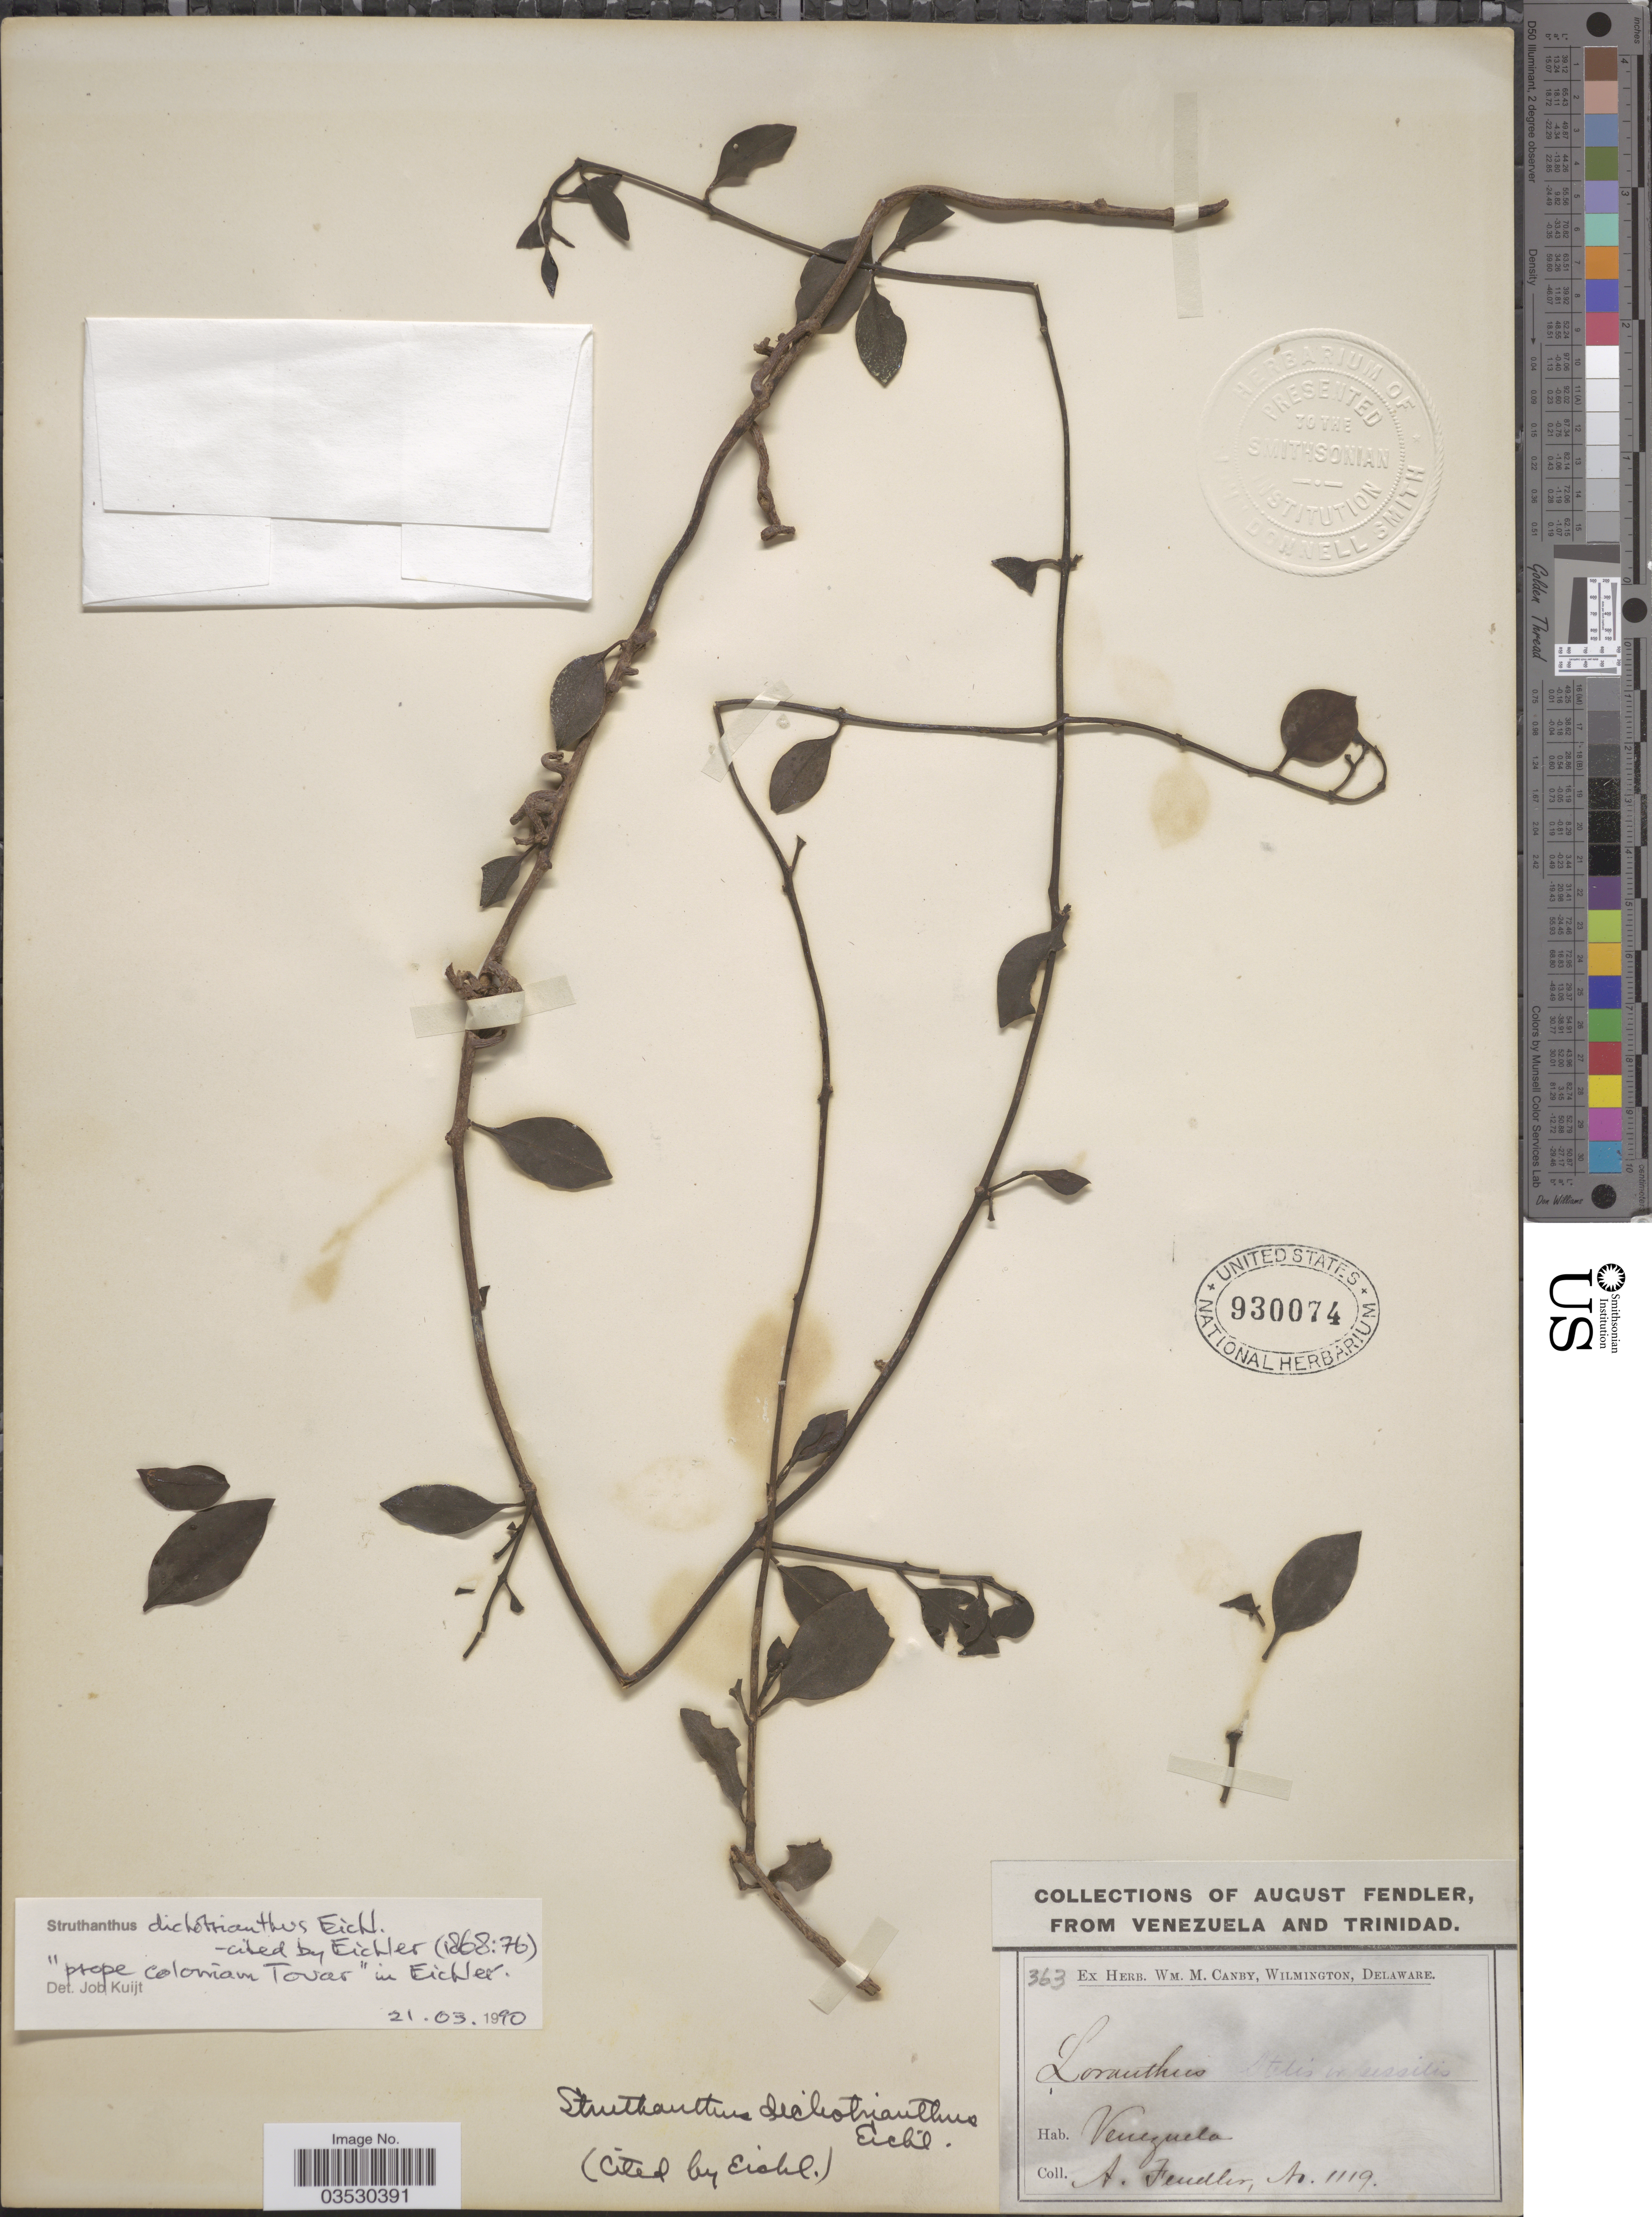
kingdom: Plantae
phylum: Tracheophyta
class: Magnoliopsida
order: Santalales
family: Loranthaceae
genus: Struthanthus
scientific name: Struthanthus dichotrianthus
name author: Eichler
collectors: A. Fendler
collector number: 1119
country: Venezuela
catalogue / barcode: US 930074